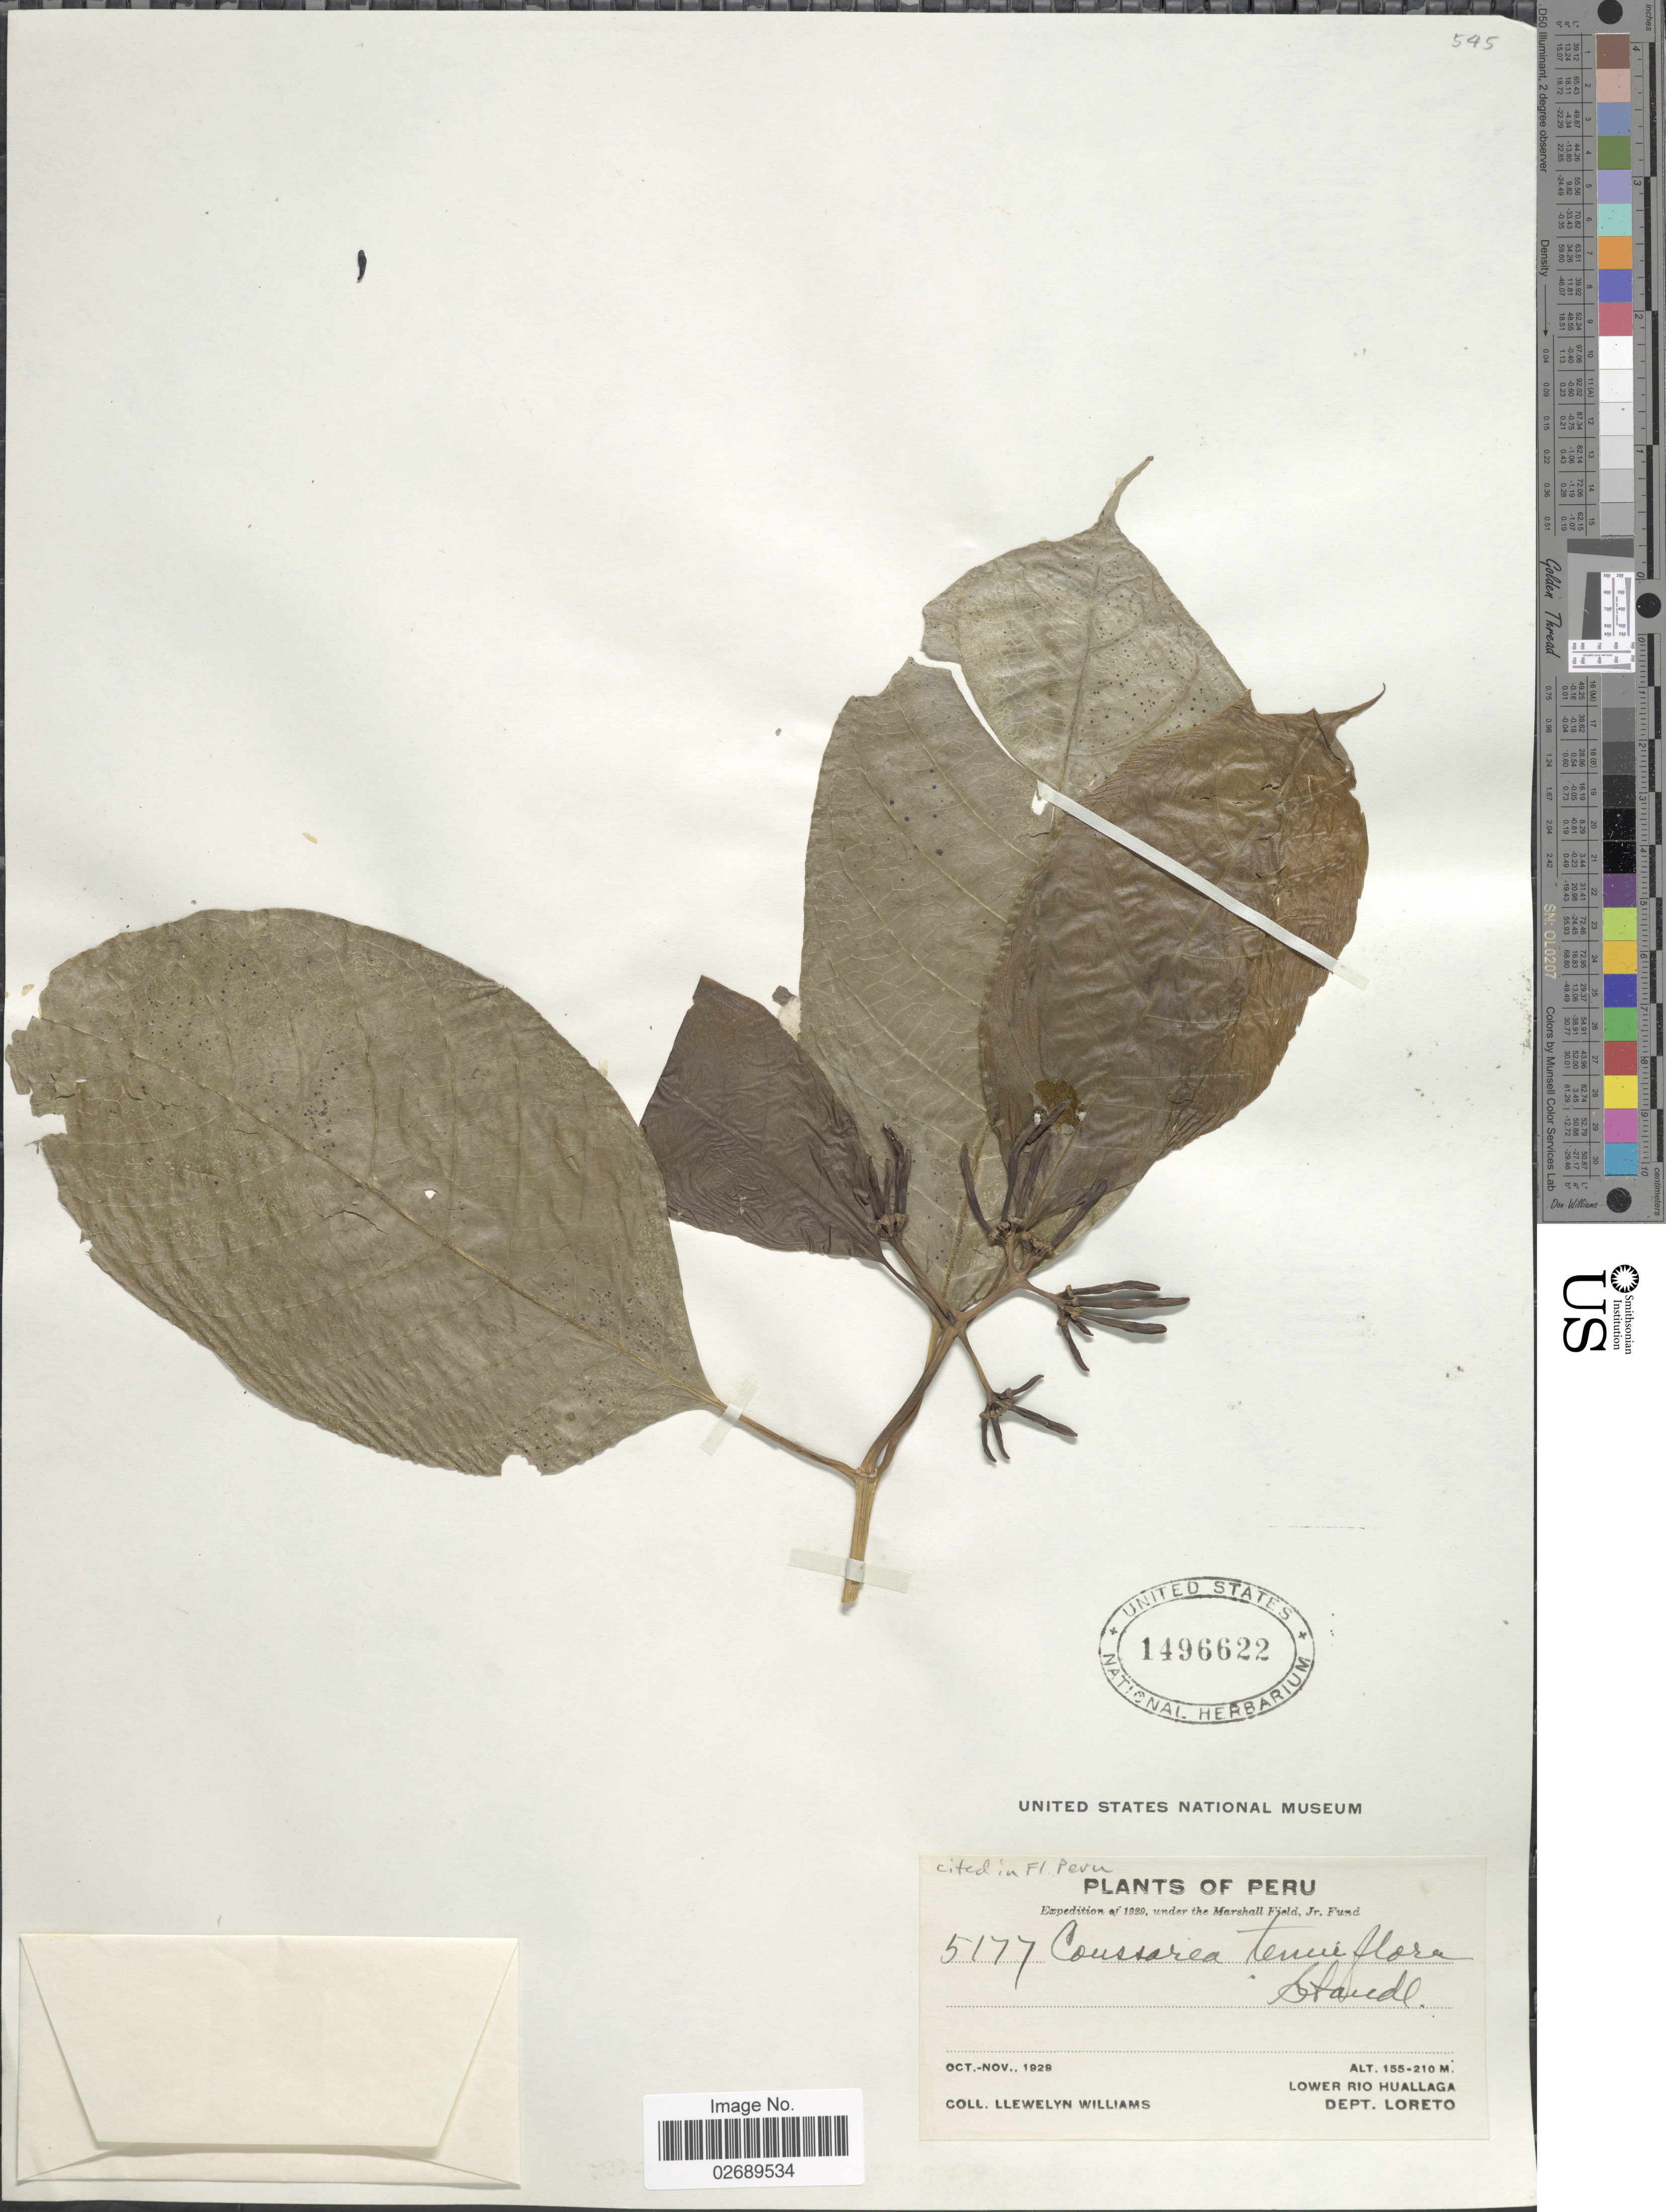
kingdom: Plantae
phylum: Tracheophyta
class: Magnoliopsida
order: Gentianales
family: Rubiaceae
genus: Coussarea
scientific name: Coussarea tenuiflora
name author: Standl.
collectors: Ll. Williams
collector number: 5177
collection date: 1928-10/1928-11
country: Peru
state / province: Loreto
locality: Lower Rio Huallaga. Dept. Loreto.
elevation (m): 155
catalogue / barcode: US 1496622